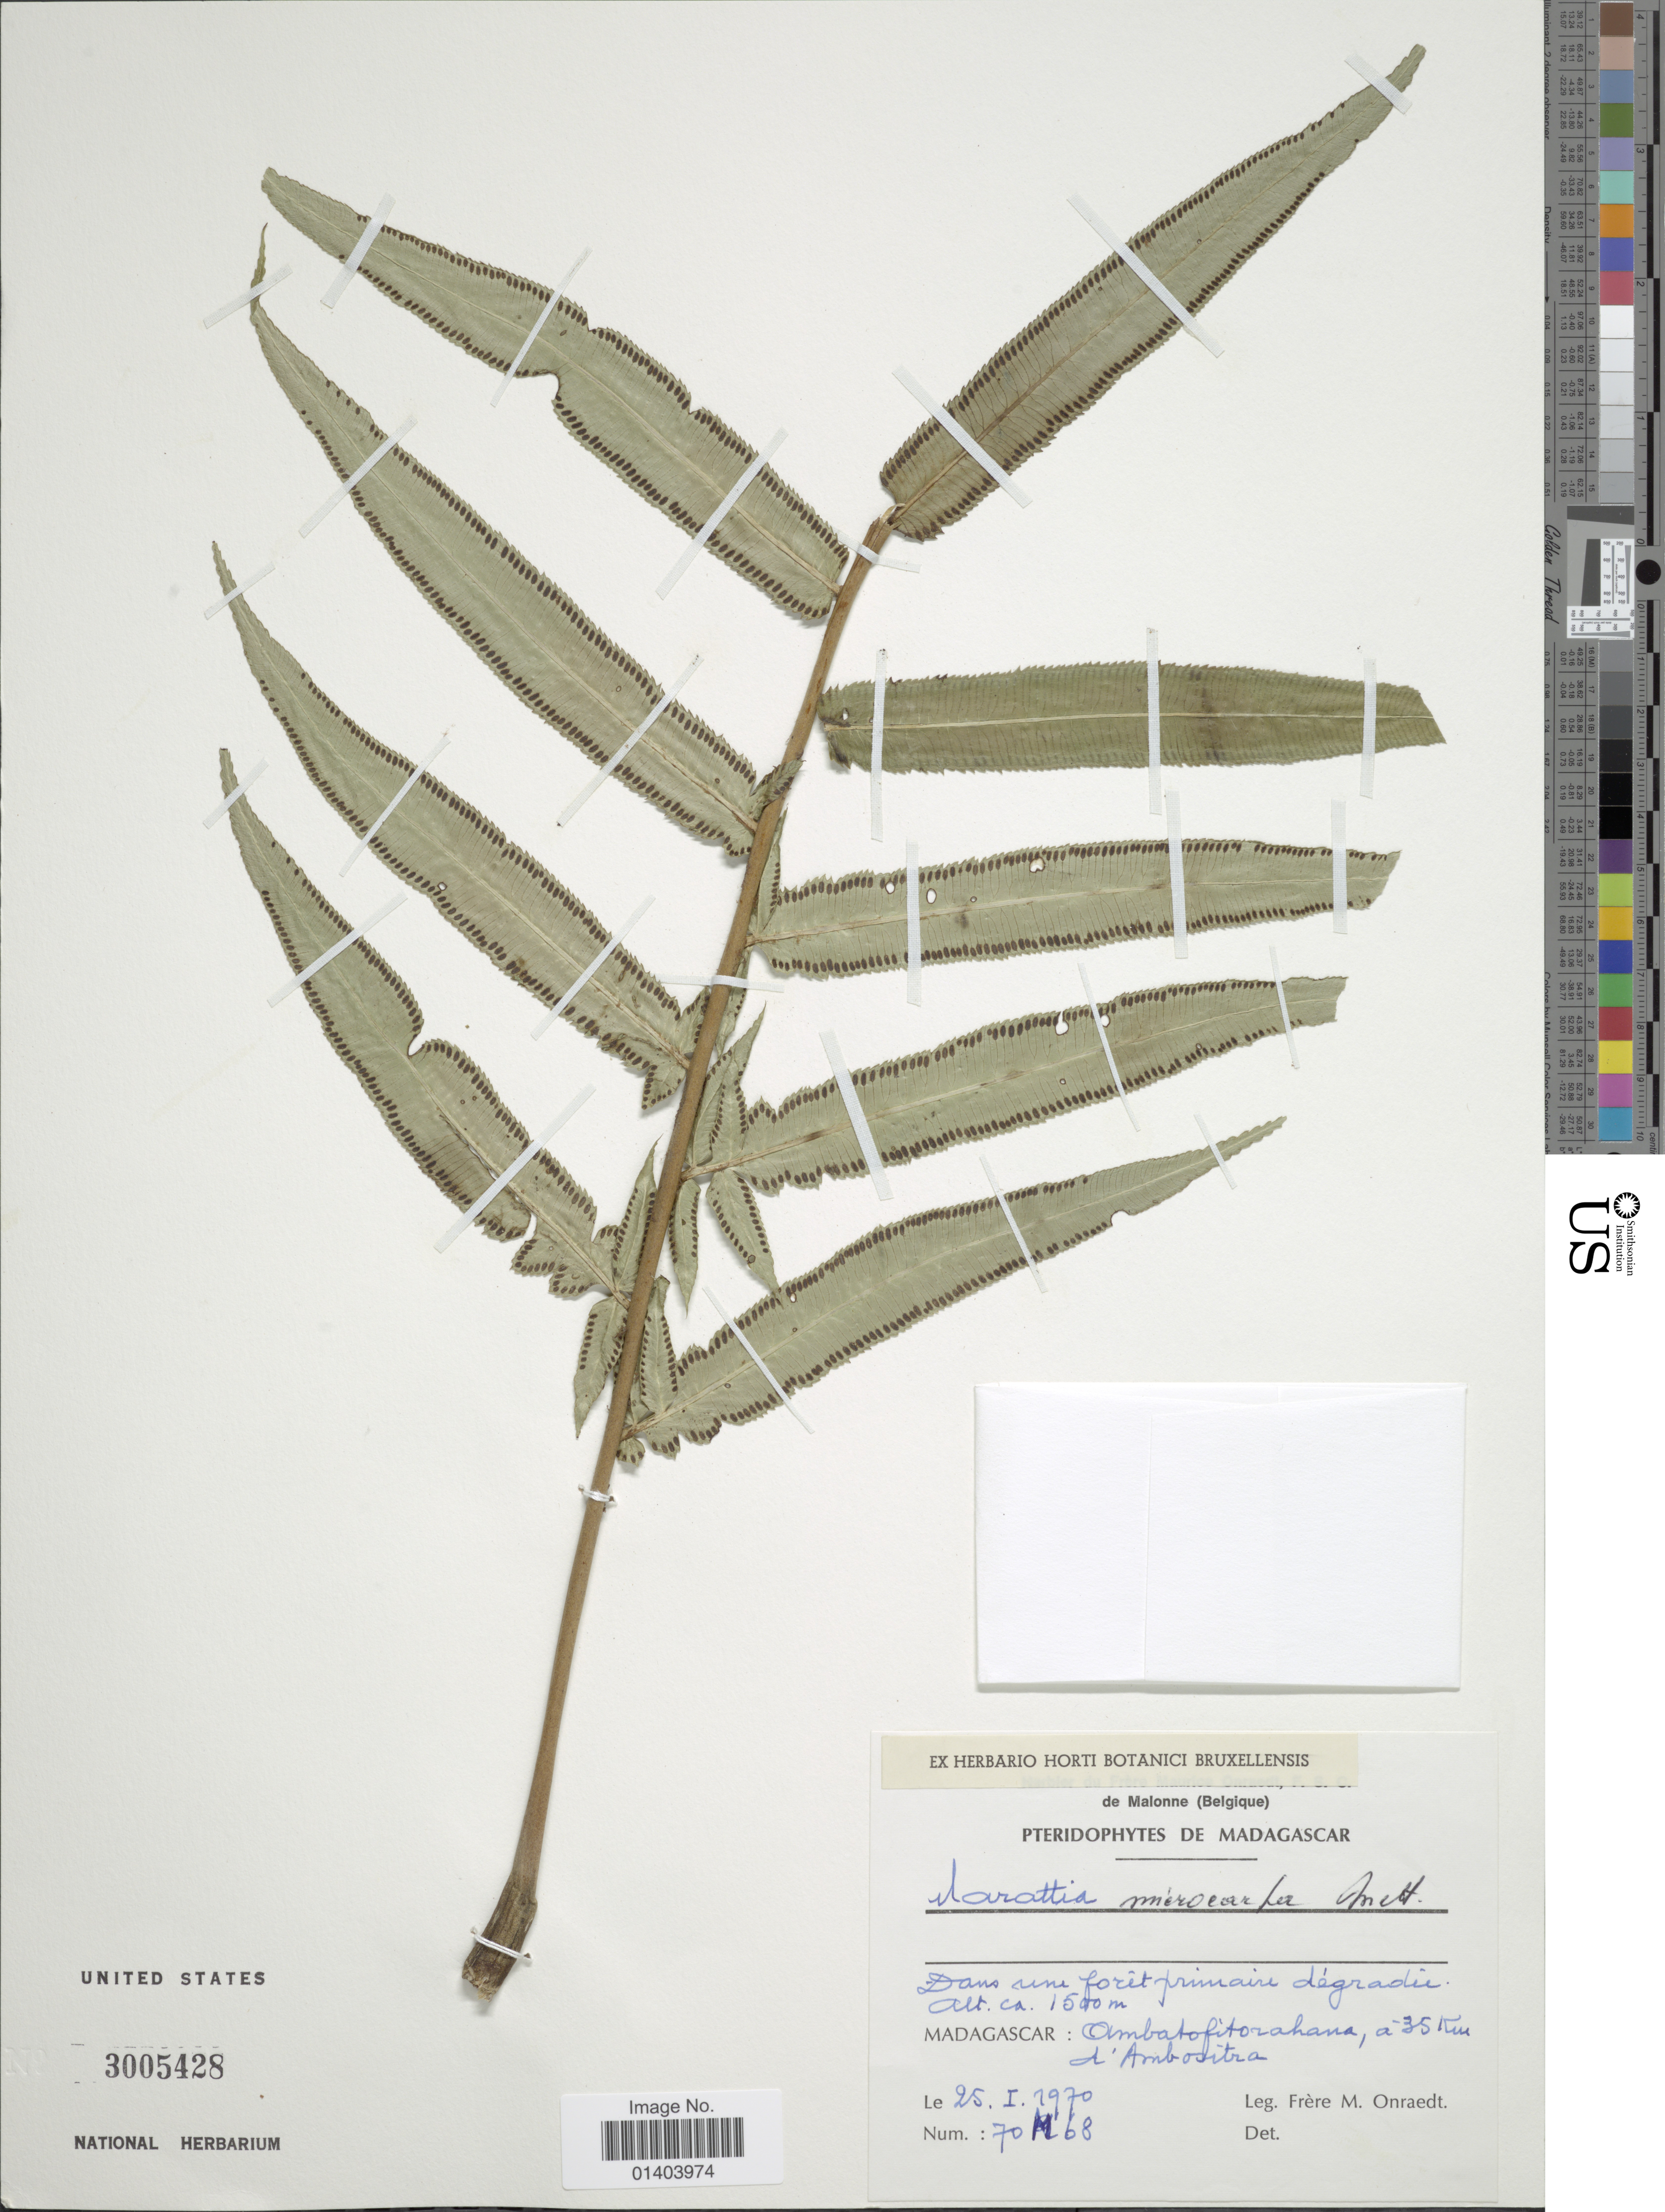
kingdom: Plantae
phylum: Tracheophyta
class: Polypodiopsida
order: Marattiales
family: Marattiaceae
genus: Ptisana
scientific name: Ptisana fraxinea var. fraxinea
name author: (Sm.) Murdock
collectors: F. Onraedt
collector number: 70M68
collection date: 1970-01-25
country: Madagascar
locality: Ambatofitorahana, a 35 km d'Ambositra.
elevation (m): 1500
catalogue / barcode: US 3005428